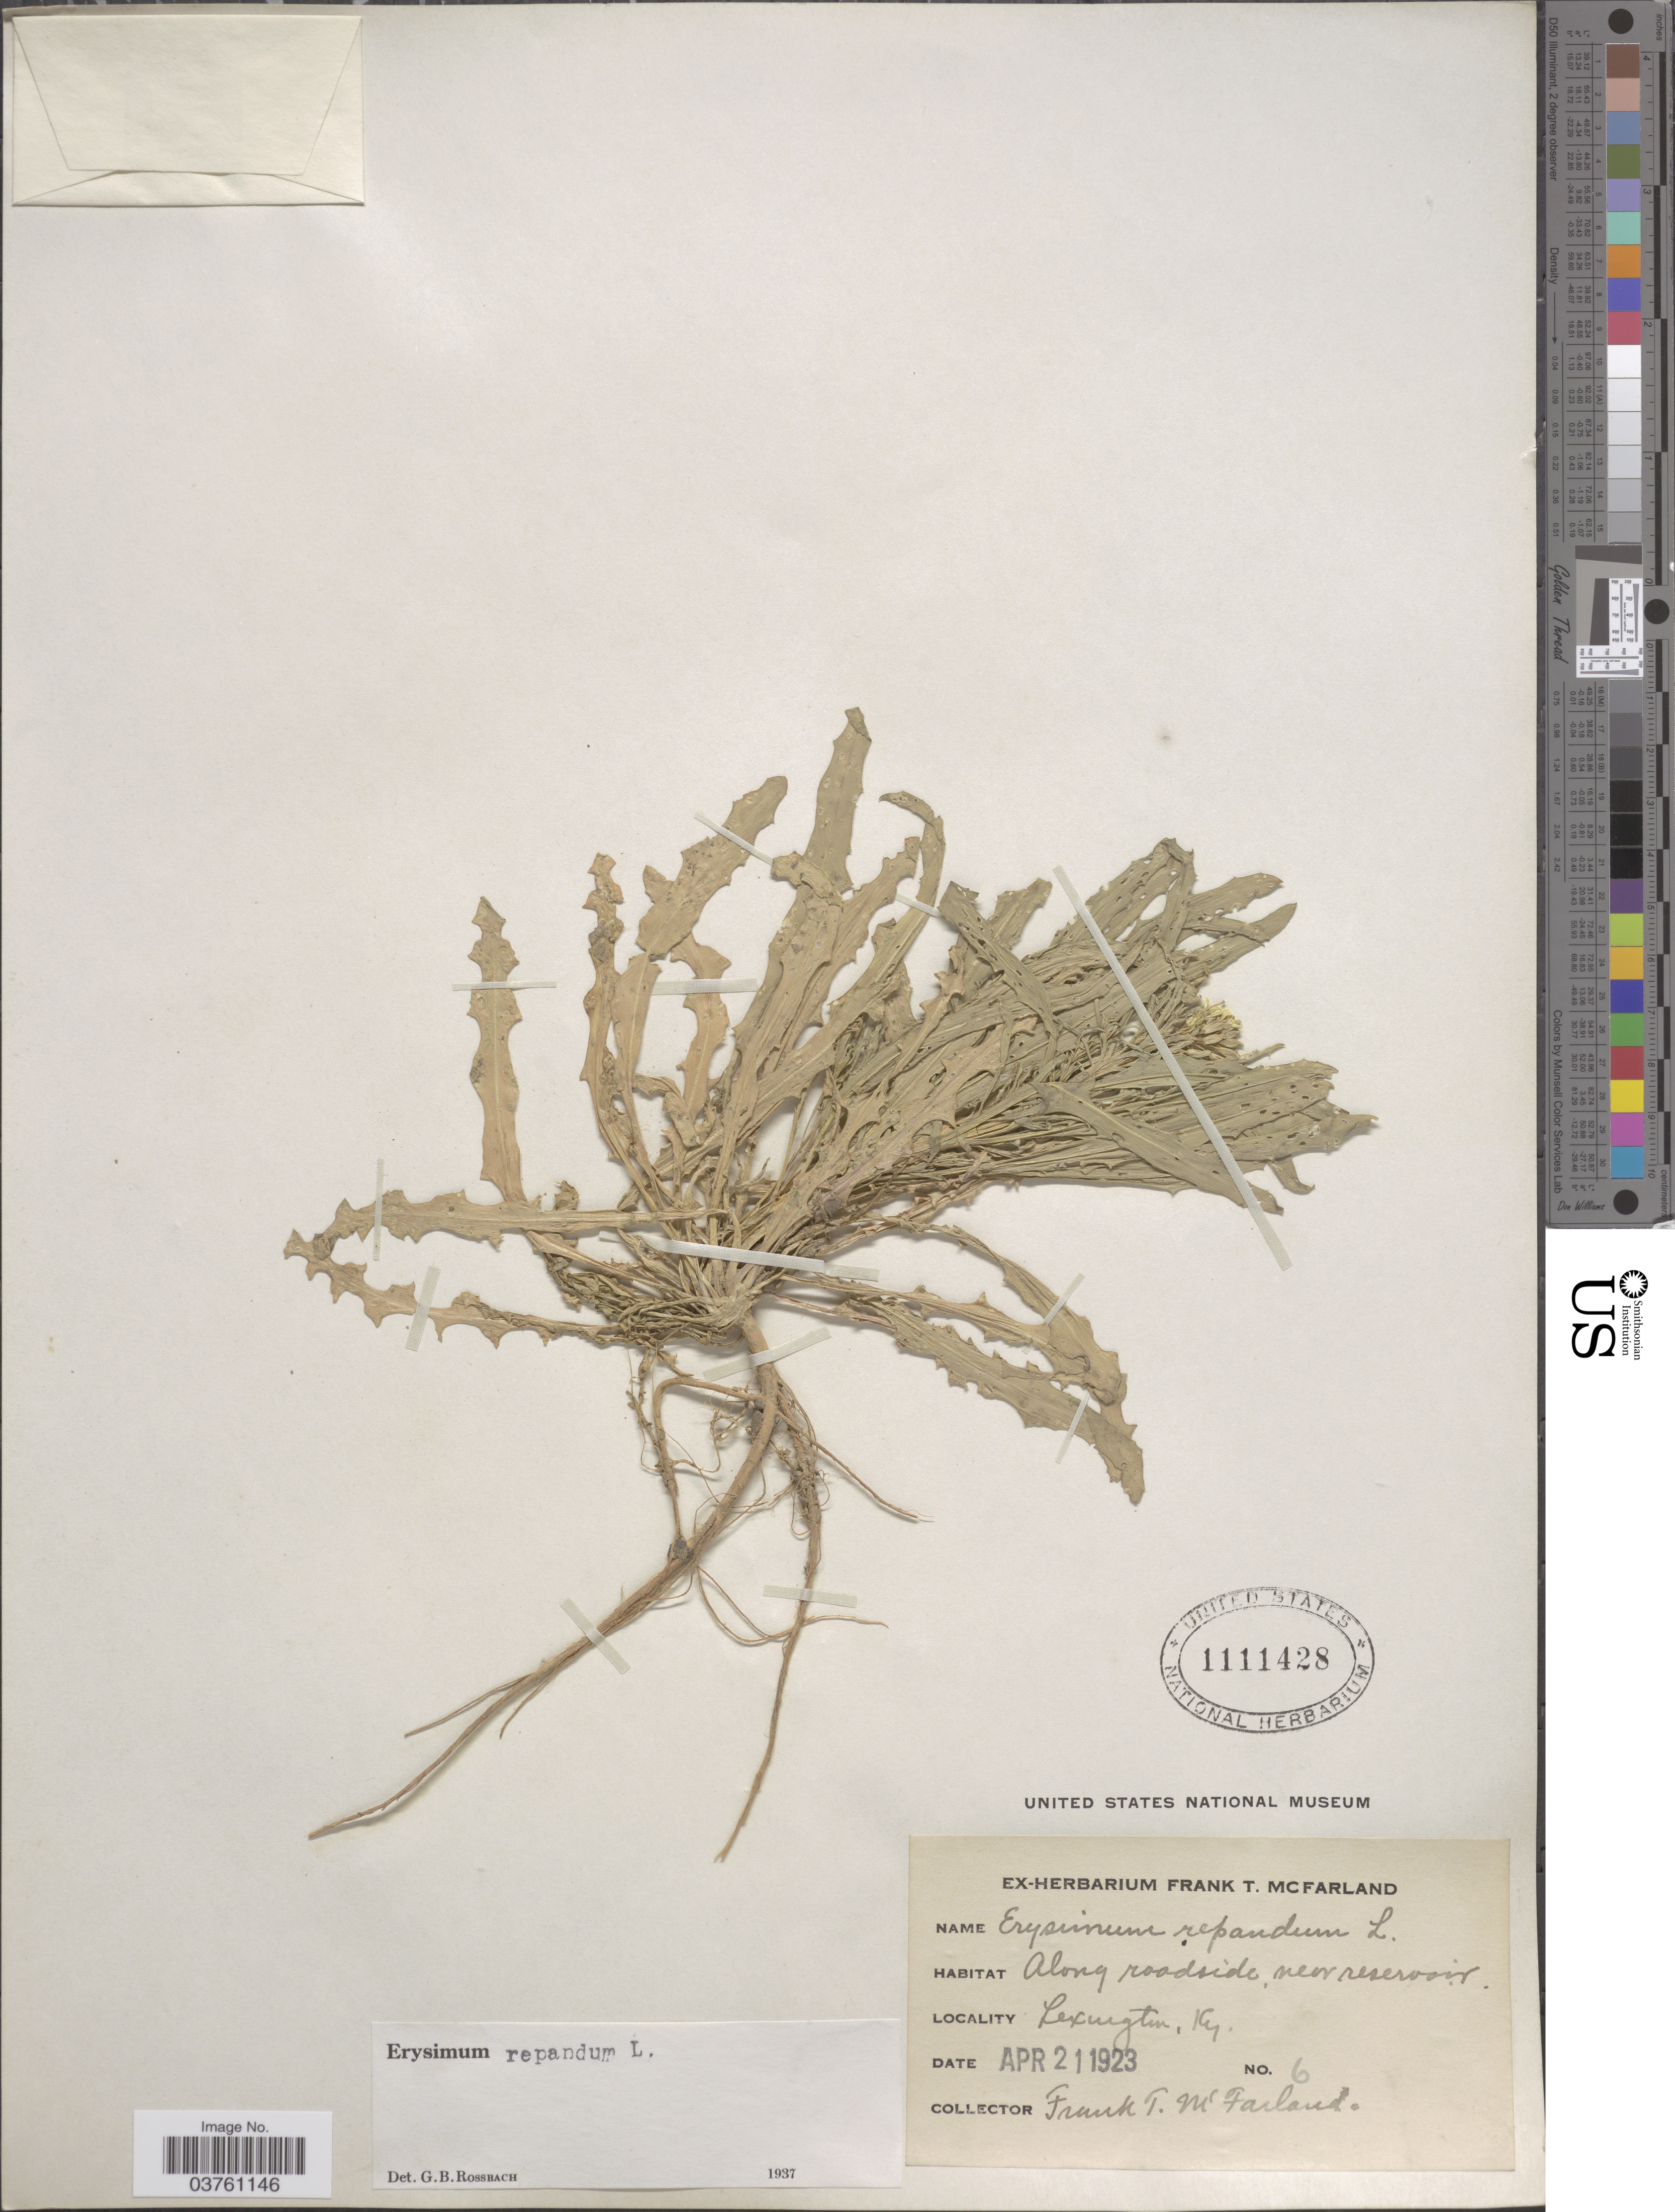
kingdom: Plantae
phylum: Tracheophyta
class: Magnoliopsida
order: Brassicales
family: Brassicaceae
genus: Erysimum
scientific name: Erysimum repandum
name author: L.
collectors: F. McFarland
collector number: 6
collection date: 1923-04-21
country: United States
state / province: Kentucky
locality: Lexington.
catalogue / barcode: US 1111428